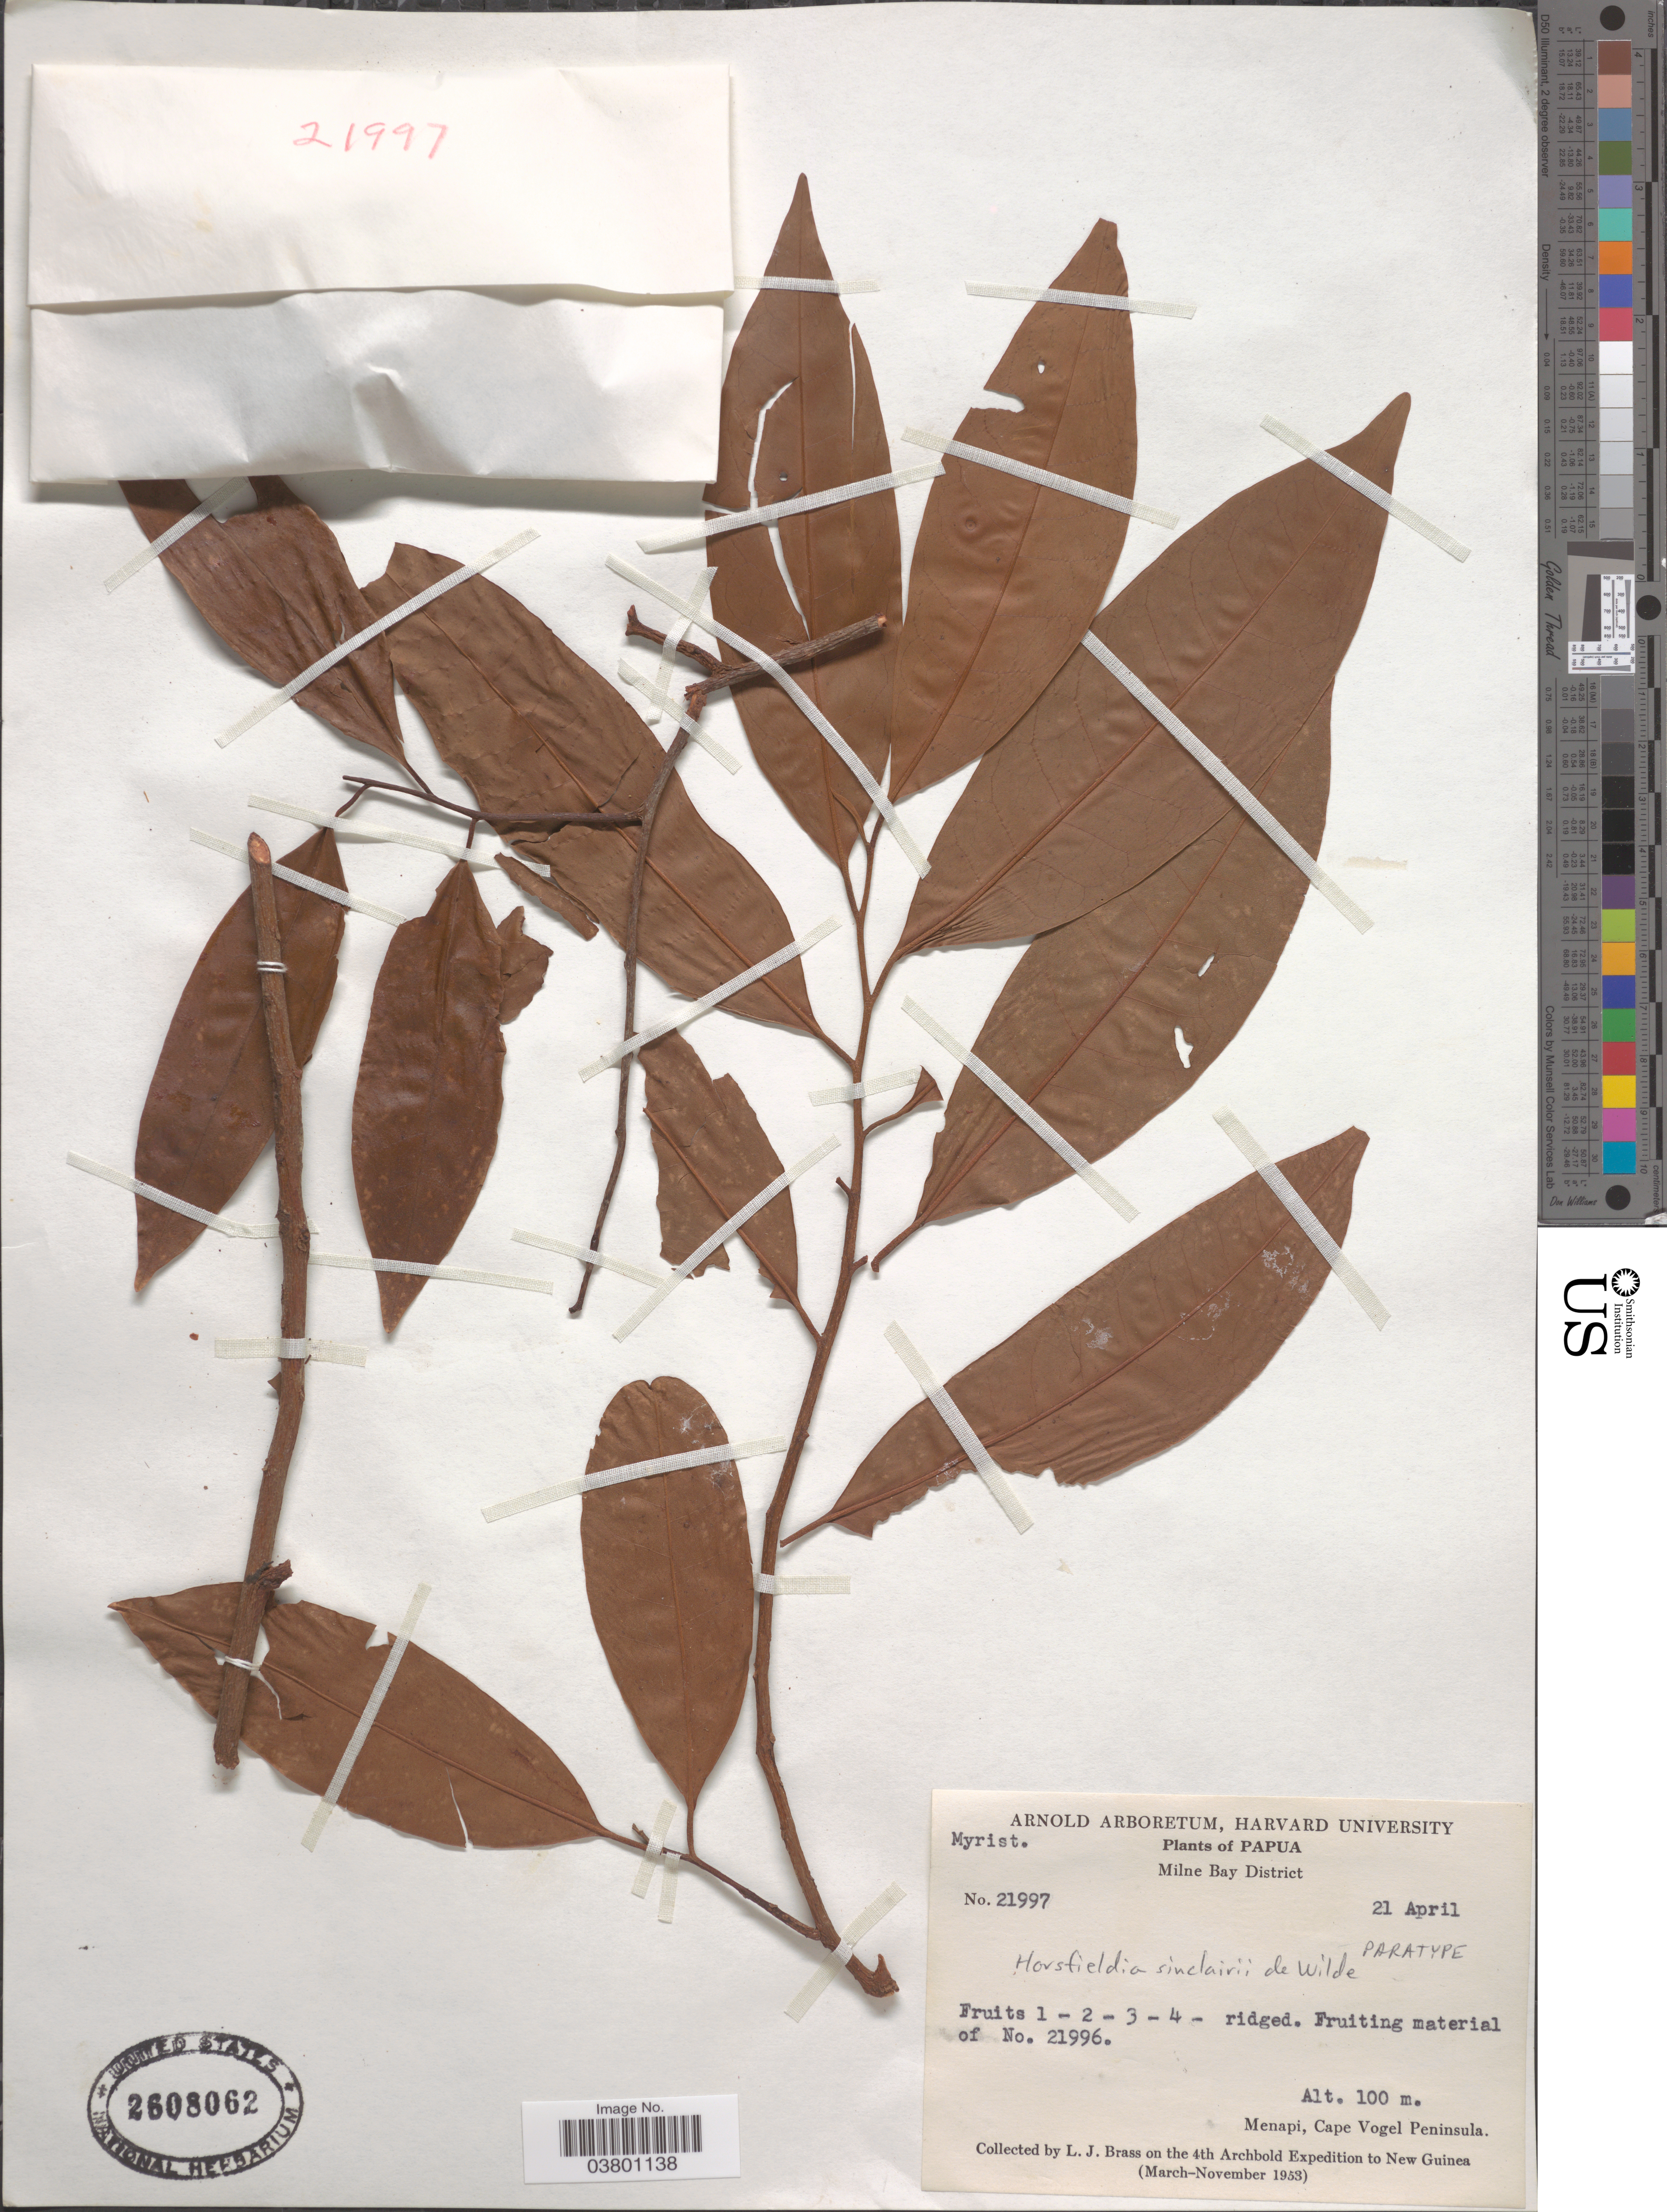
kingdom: Plantae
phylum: Tracheophyta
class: Magnoliopsida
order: Magnoliales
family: Myristicaceae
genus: Horsfieldia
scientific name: Horsfieldia sinclairii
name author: W.J. de Wilde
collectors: L. J. Brass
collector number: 21997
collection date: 1953-04-21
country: Papua New Guinea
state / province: Milne Bay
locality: Papua. Milne Bay District. Menapi, Cape Vogel Peninsula. New Guinea.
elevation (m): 100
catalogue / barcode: US 2608062